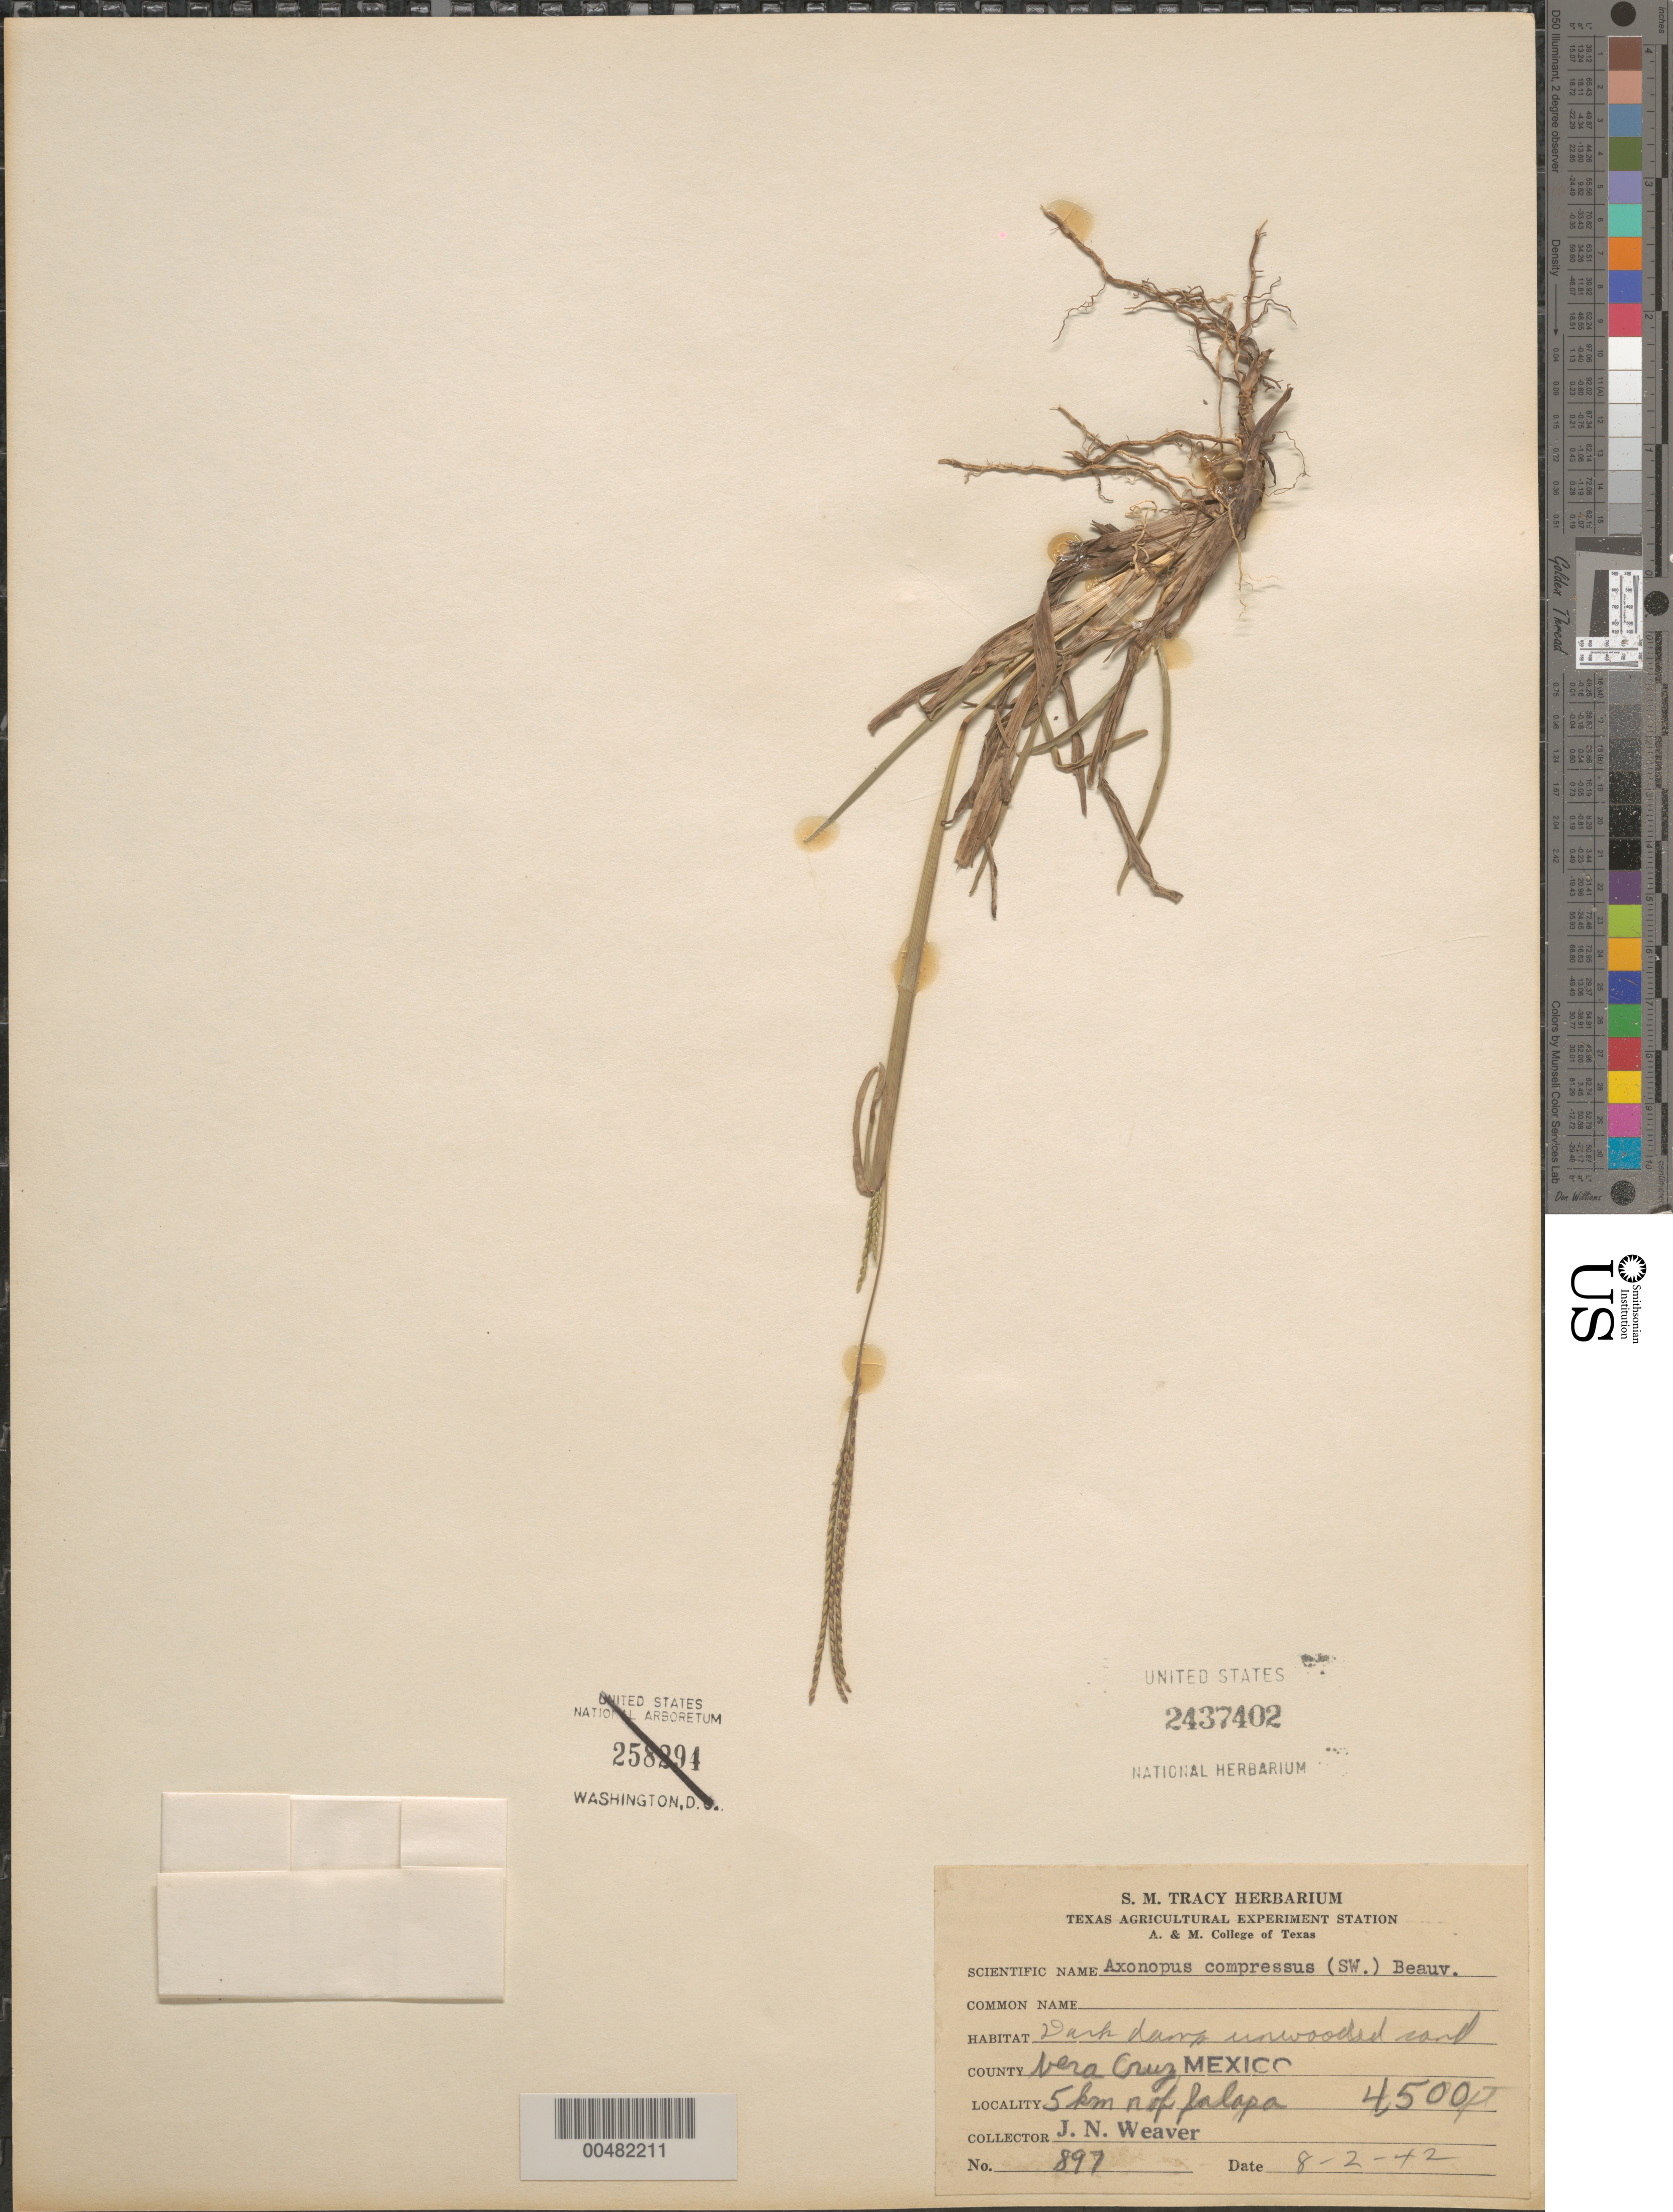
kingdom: Plantae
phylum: Tracheophyta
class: Liliopsida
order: Poales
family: Poaceae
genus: Axonopus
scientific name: Axonopus compressus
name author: (Sw.) P. Beauv.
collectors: J. N. Weaver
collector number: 897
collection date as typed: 2 Aug 1942 or 8 Feb 1942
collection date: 1942-02-08 or 1942-08-02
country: Mexico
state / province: Veracruz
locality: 5 km N of Jalapa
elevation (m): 1372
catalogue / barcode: US 2437402